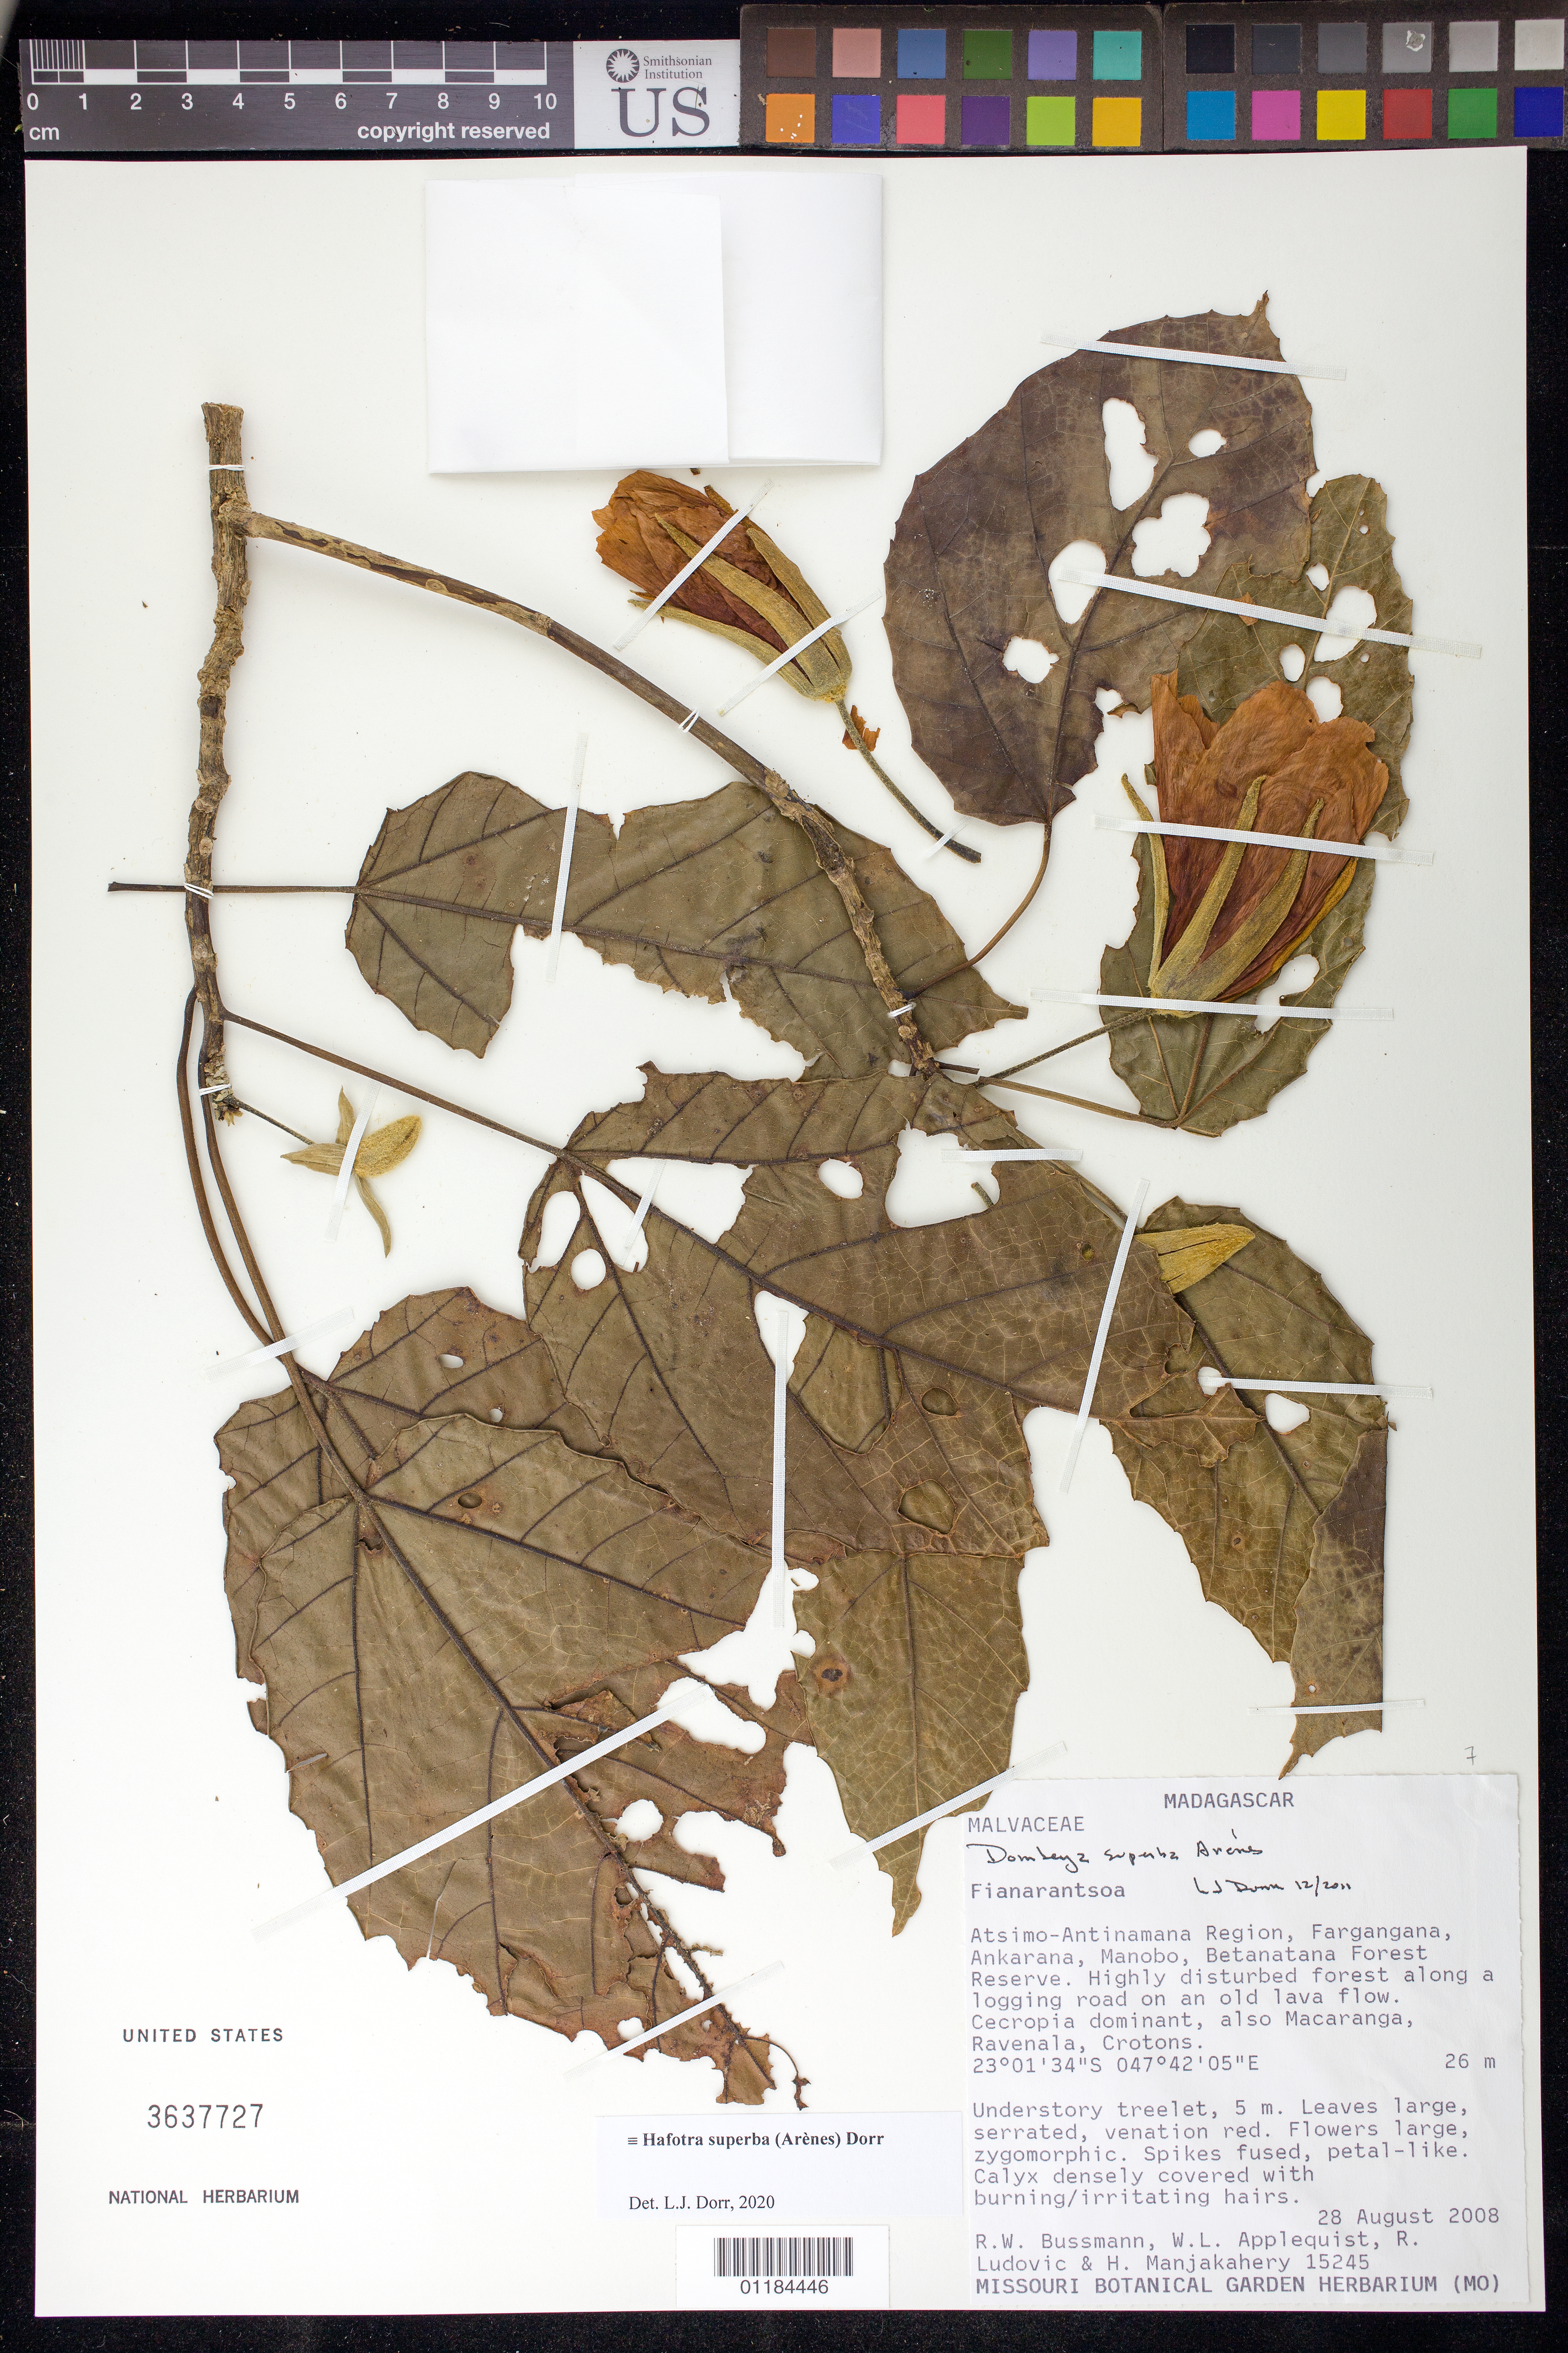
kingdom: Plantae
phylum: Tracheophyta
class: Magnoliopsida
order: Malvales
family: Malvaceae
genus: Hafotra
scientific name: Hafotra superba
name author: (Arènes) Dorr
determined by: Dorr, L. J., (BOT), Smithsonian Institution - National Museum of Natural History (UNITED STATES)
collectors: R. W. Bussmann, W. Applequist, R. Ludovic & H. N. Manjakahery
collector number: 15245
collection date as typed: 28 August 2008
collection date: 2008-08-28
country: Madagascar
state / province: Atsimo-Atsinanana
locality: Atsimo-Antinamana Region, Fargangana, Ankarana, Manobo Betanatana Forest Reserve.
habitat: highly disturbed forest along a logging road on al old lava flow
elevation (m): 26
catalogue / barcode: US 3637727